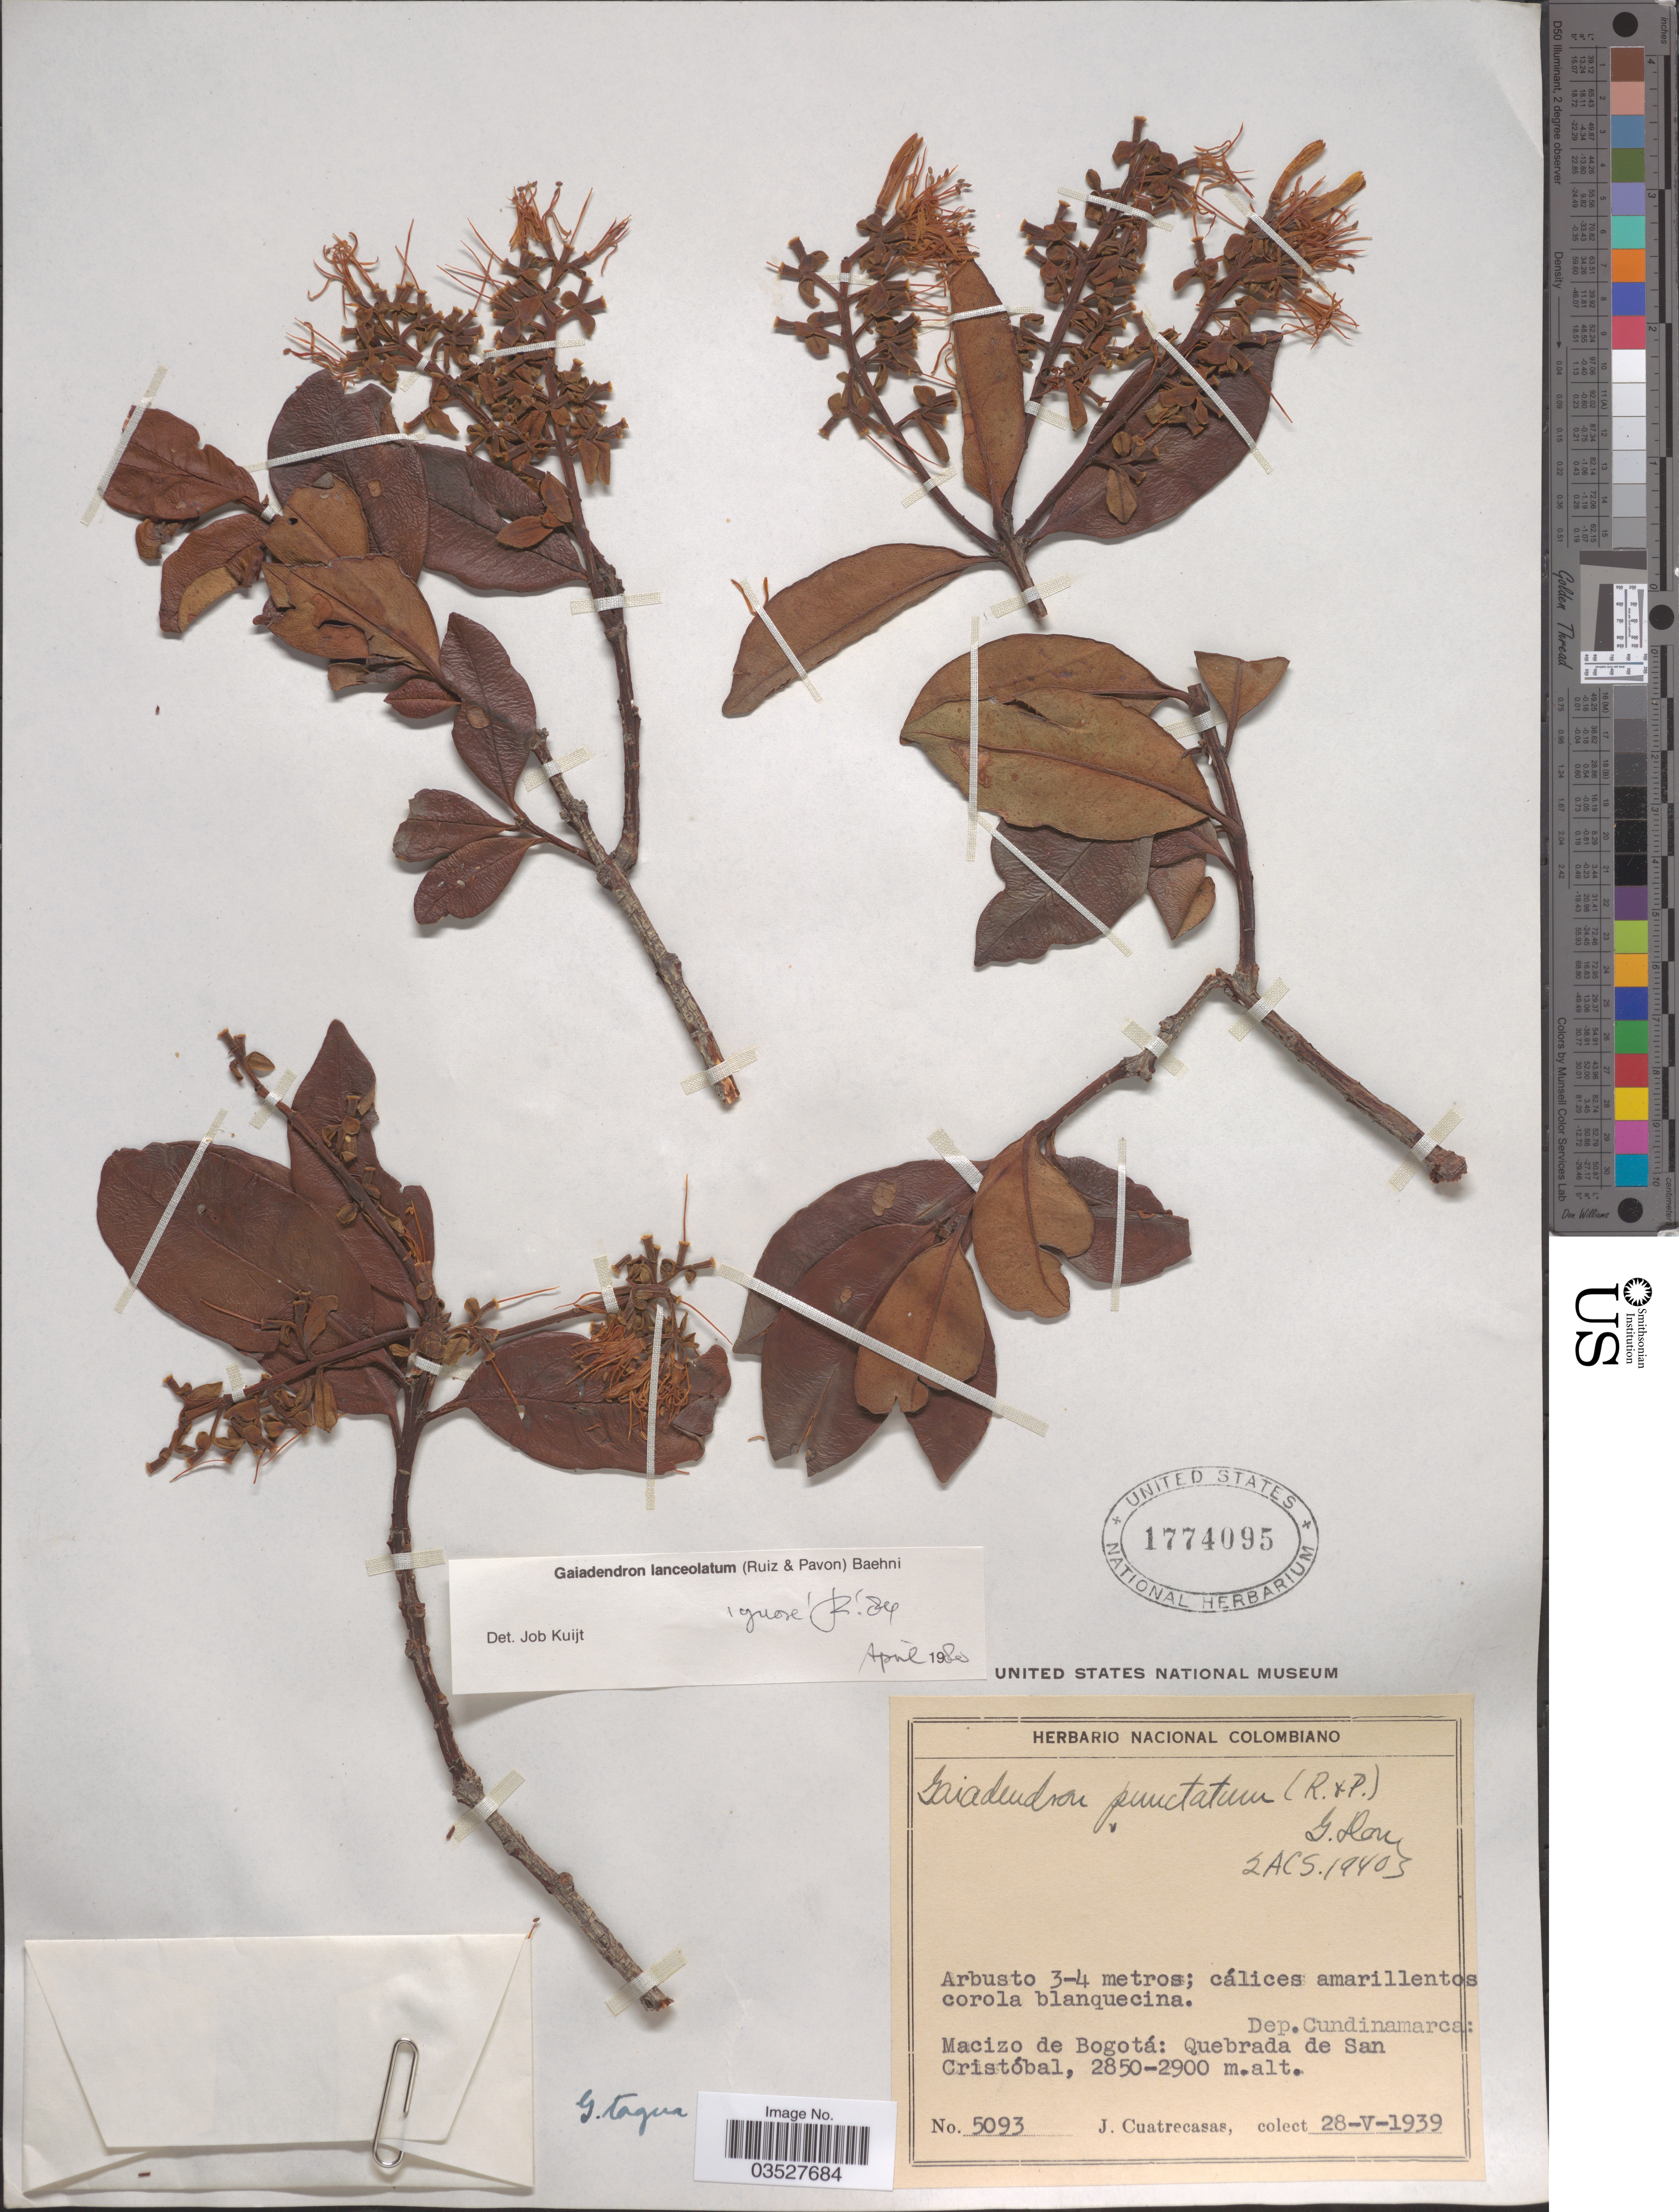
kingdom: Plantae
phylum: Tracheophyta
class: Magnoliopsida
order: Santalales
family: Loranthaceae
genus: Gaiadendron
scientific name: Gaiadendron punctatum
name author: (Ruiz & Pav.) G. Don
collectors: J. Cuatrecasas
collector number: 5093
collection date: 1939-05-28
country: Colombia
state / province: Cundinamarca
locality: Dep. Cundinamarca: Macizo de Bogotá: Quebrada de San Cristóbal.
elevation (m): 2850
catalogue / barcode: US 1774095